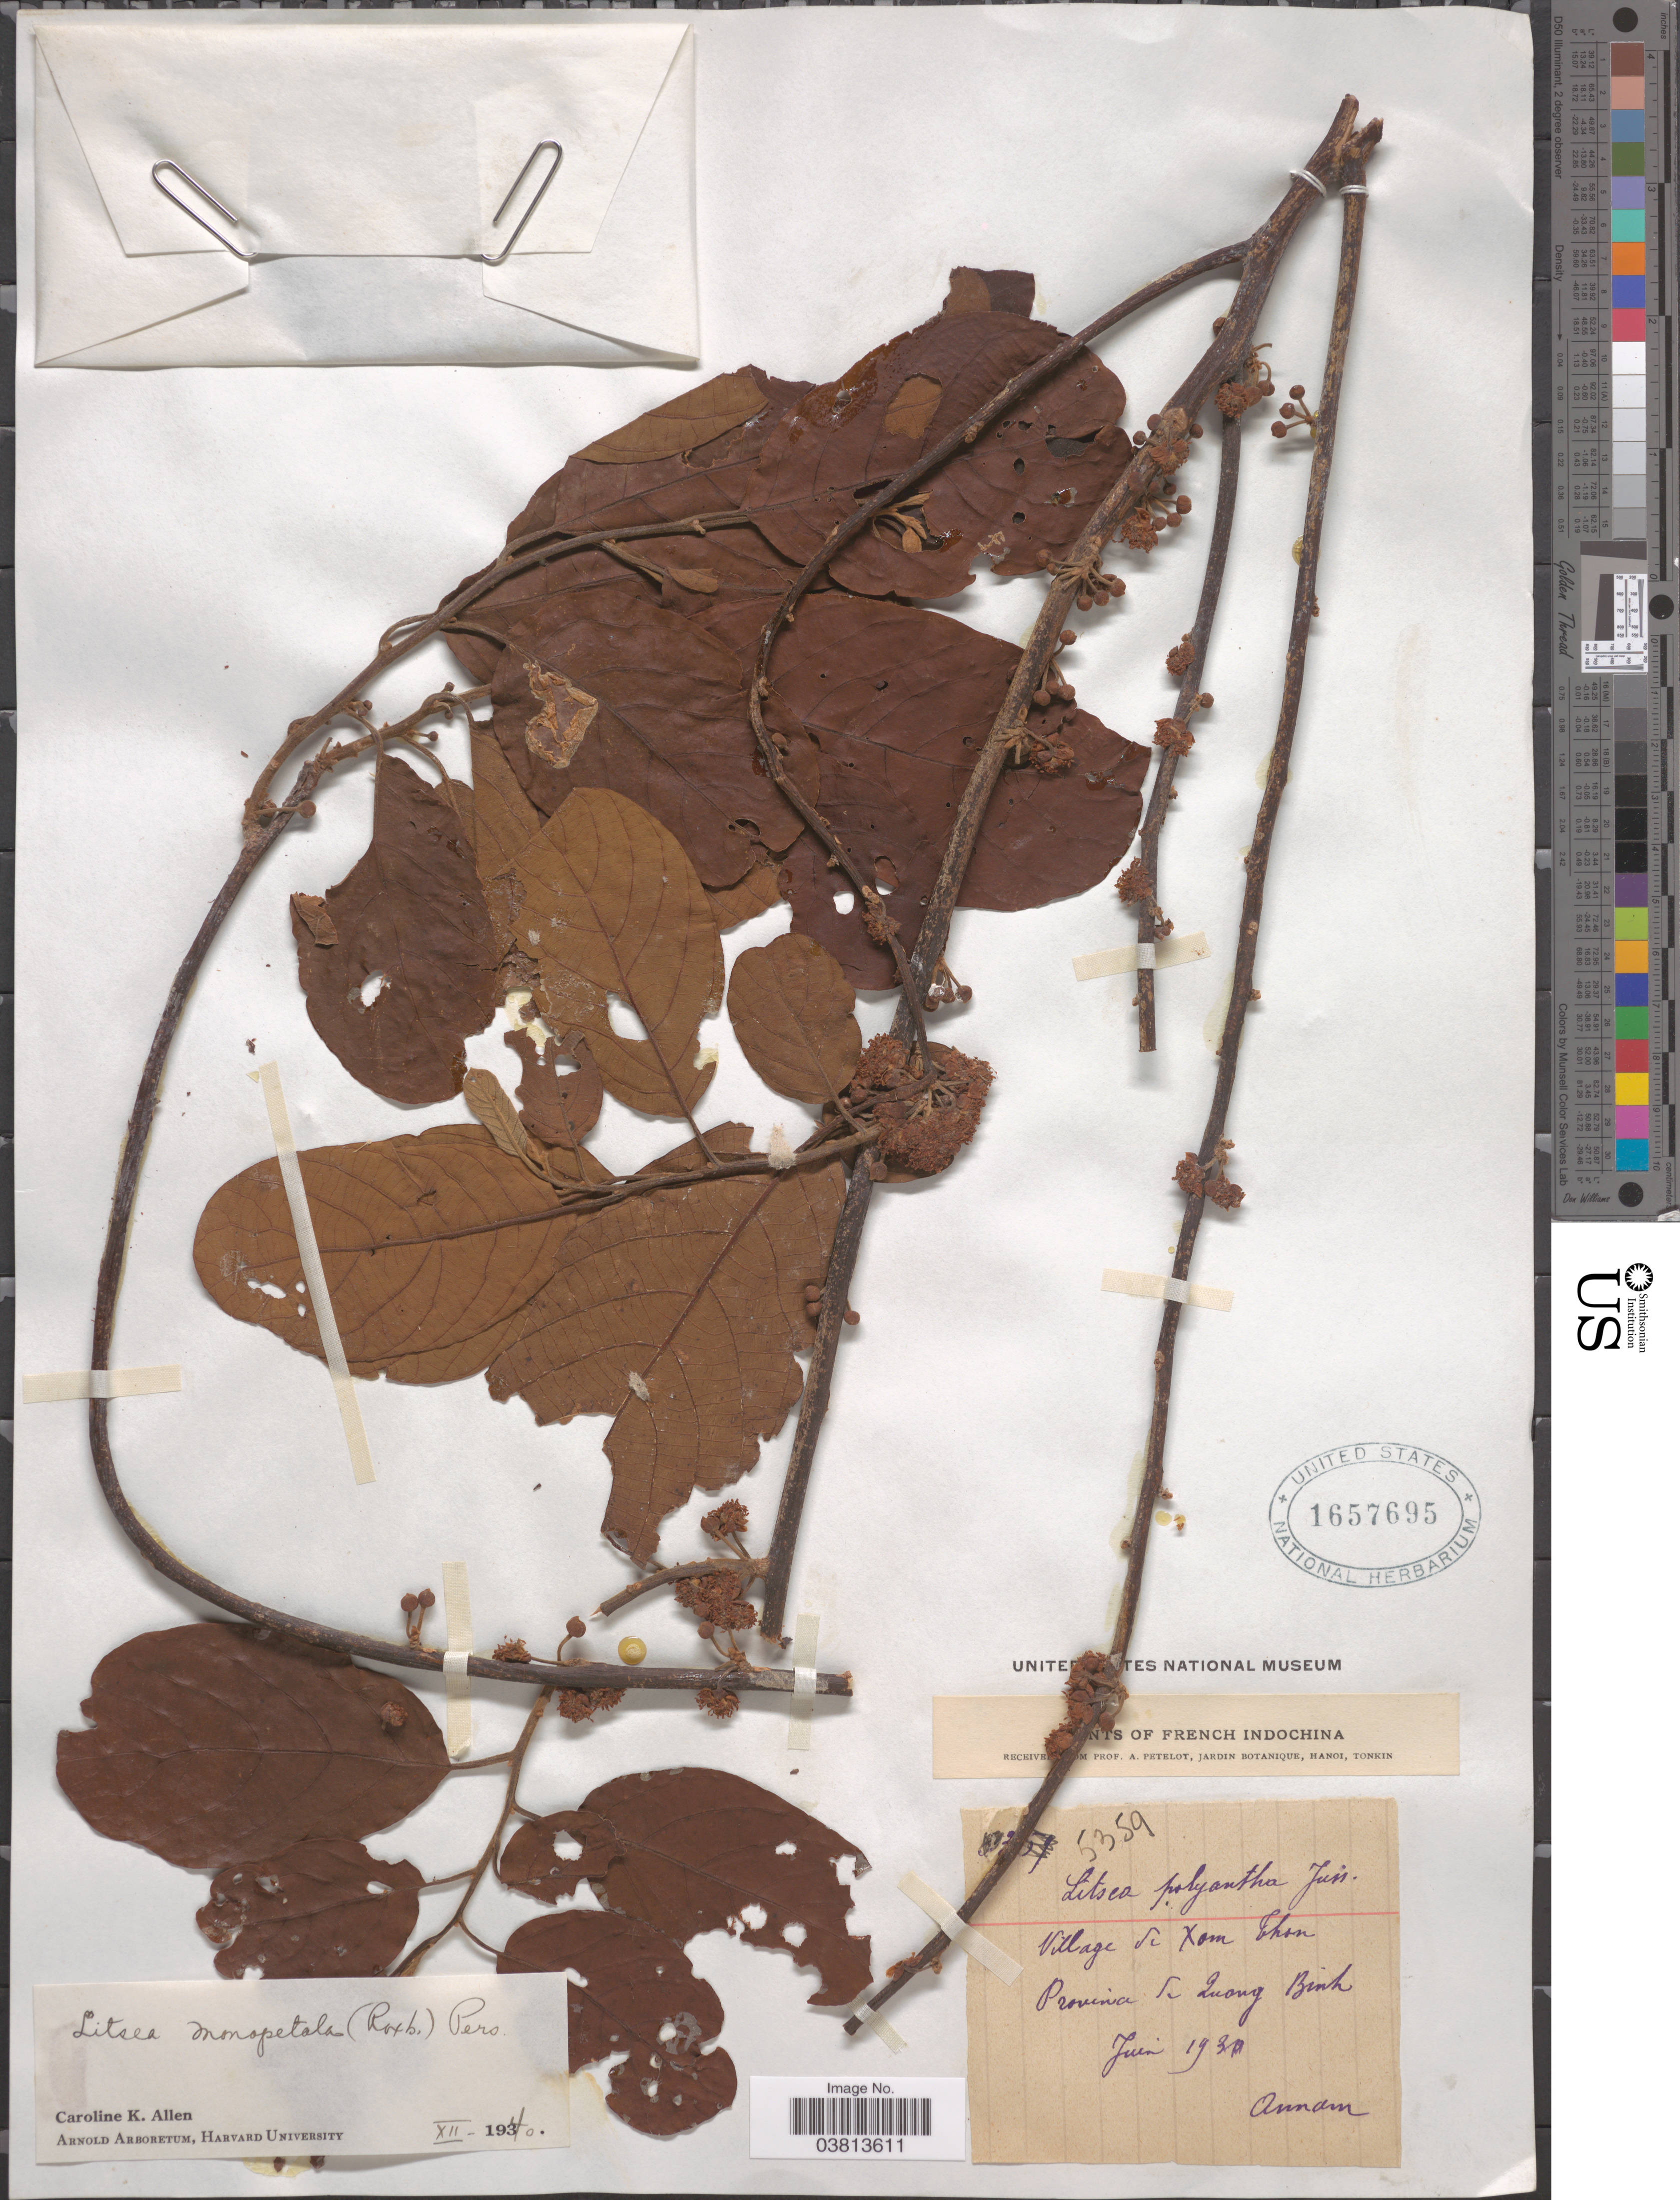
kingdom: Plantae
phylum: Tracheophyta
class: Magnoliopsida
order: Laurales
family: Lauraceae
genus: Litsea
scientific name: Litsea monopetala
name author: (Roxb.) Pers.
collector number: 5359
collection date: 1930-06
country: Vietnam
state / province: Quang Binh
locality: French Indochina. Village di Xom Thon. Province L Zuang Binh. Annam.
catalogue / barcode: US 1657695